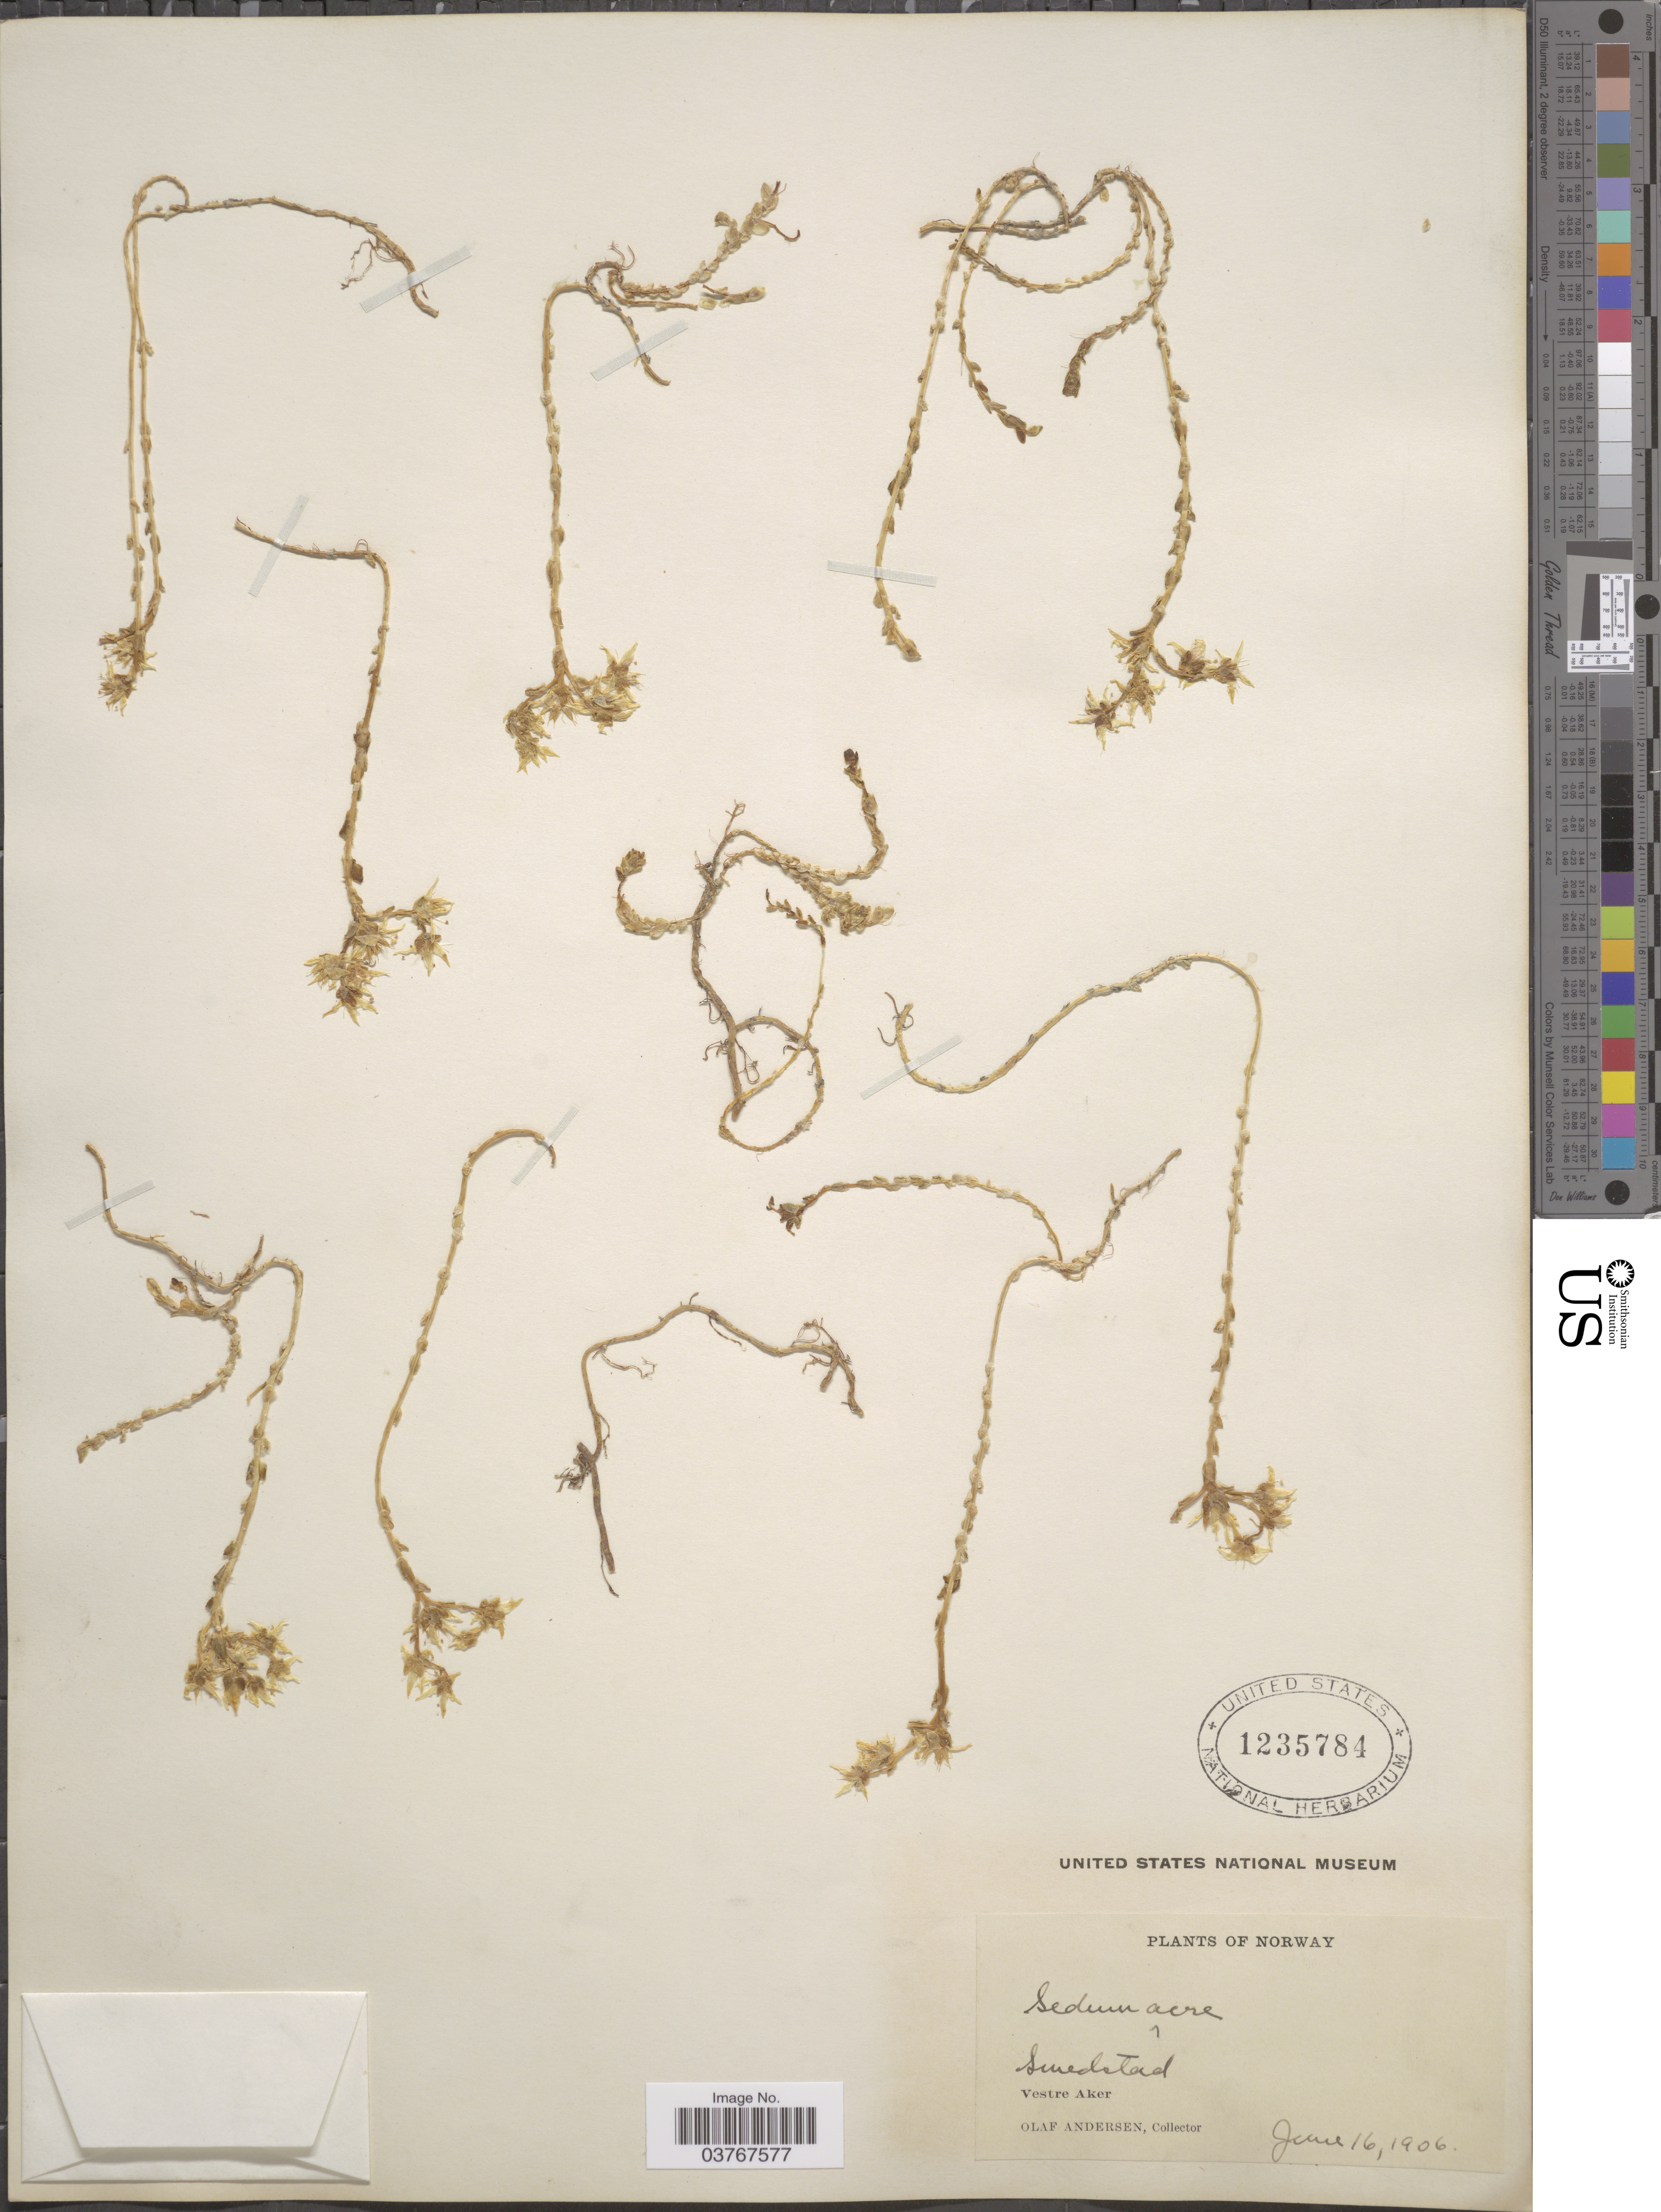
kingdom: Plantae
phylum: Tracheophyta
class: Magnoliopsida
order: Saxifragales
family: Crassulaceae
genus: Sedum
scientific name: Sedum acre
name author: L.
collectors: O. Andersen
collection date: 1906-06-16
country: Norway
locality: Smedstad. Vestre Aker.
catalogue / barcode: US 1235784